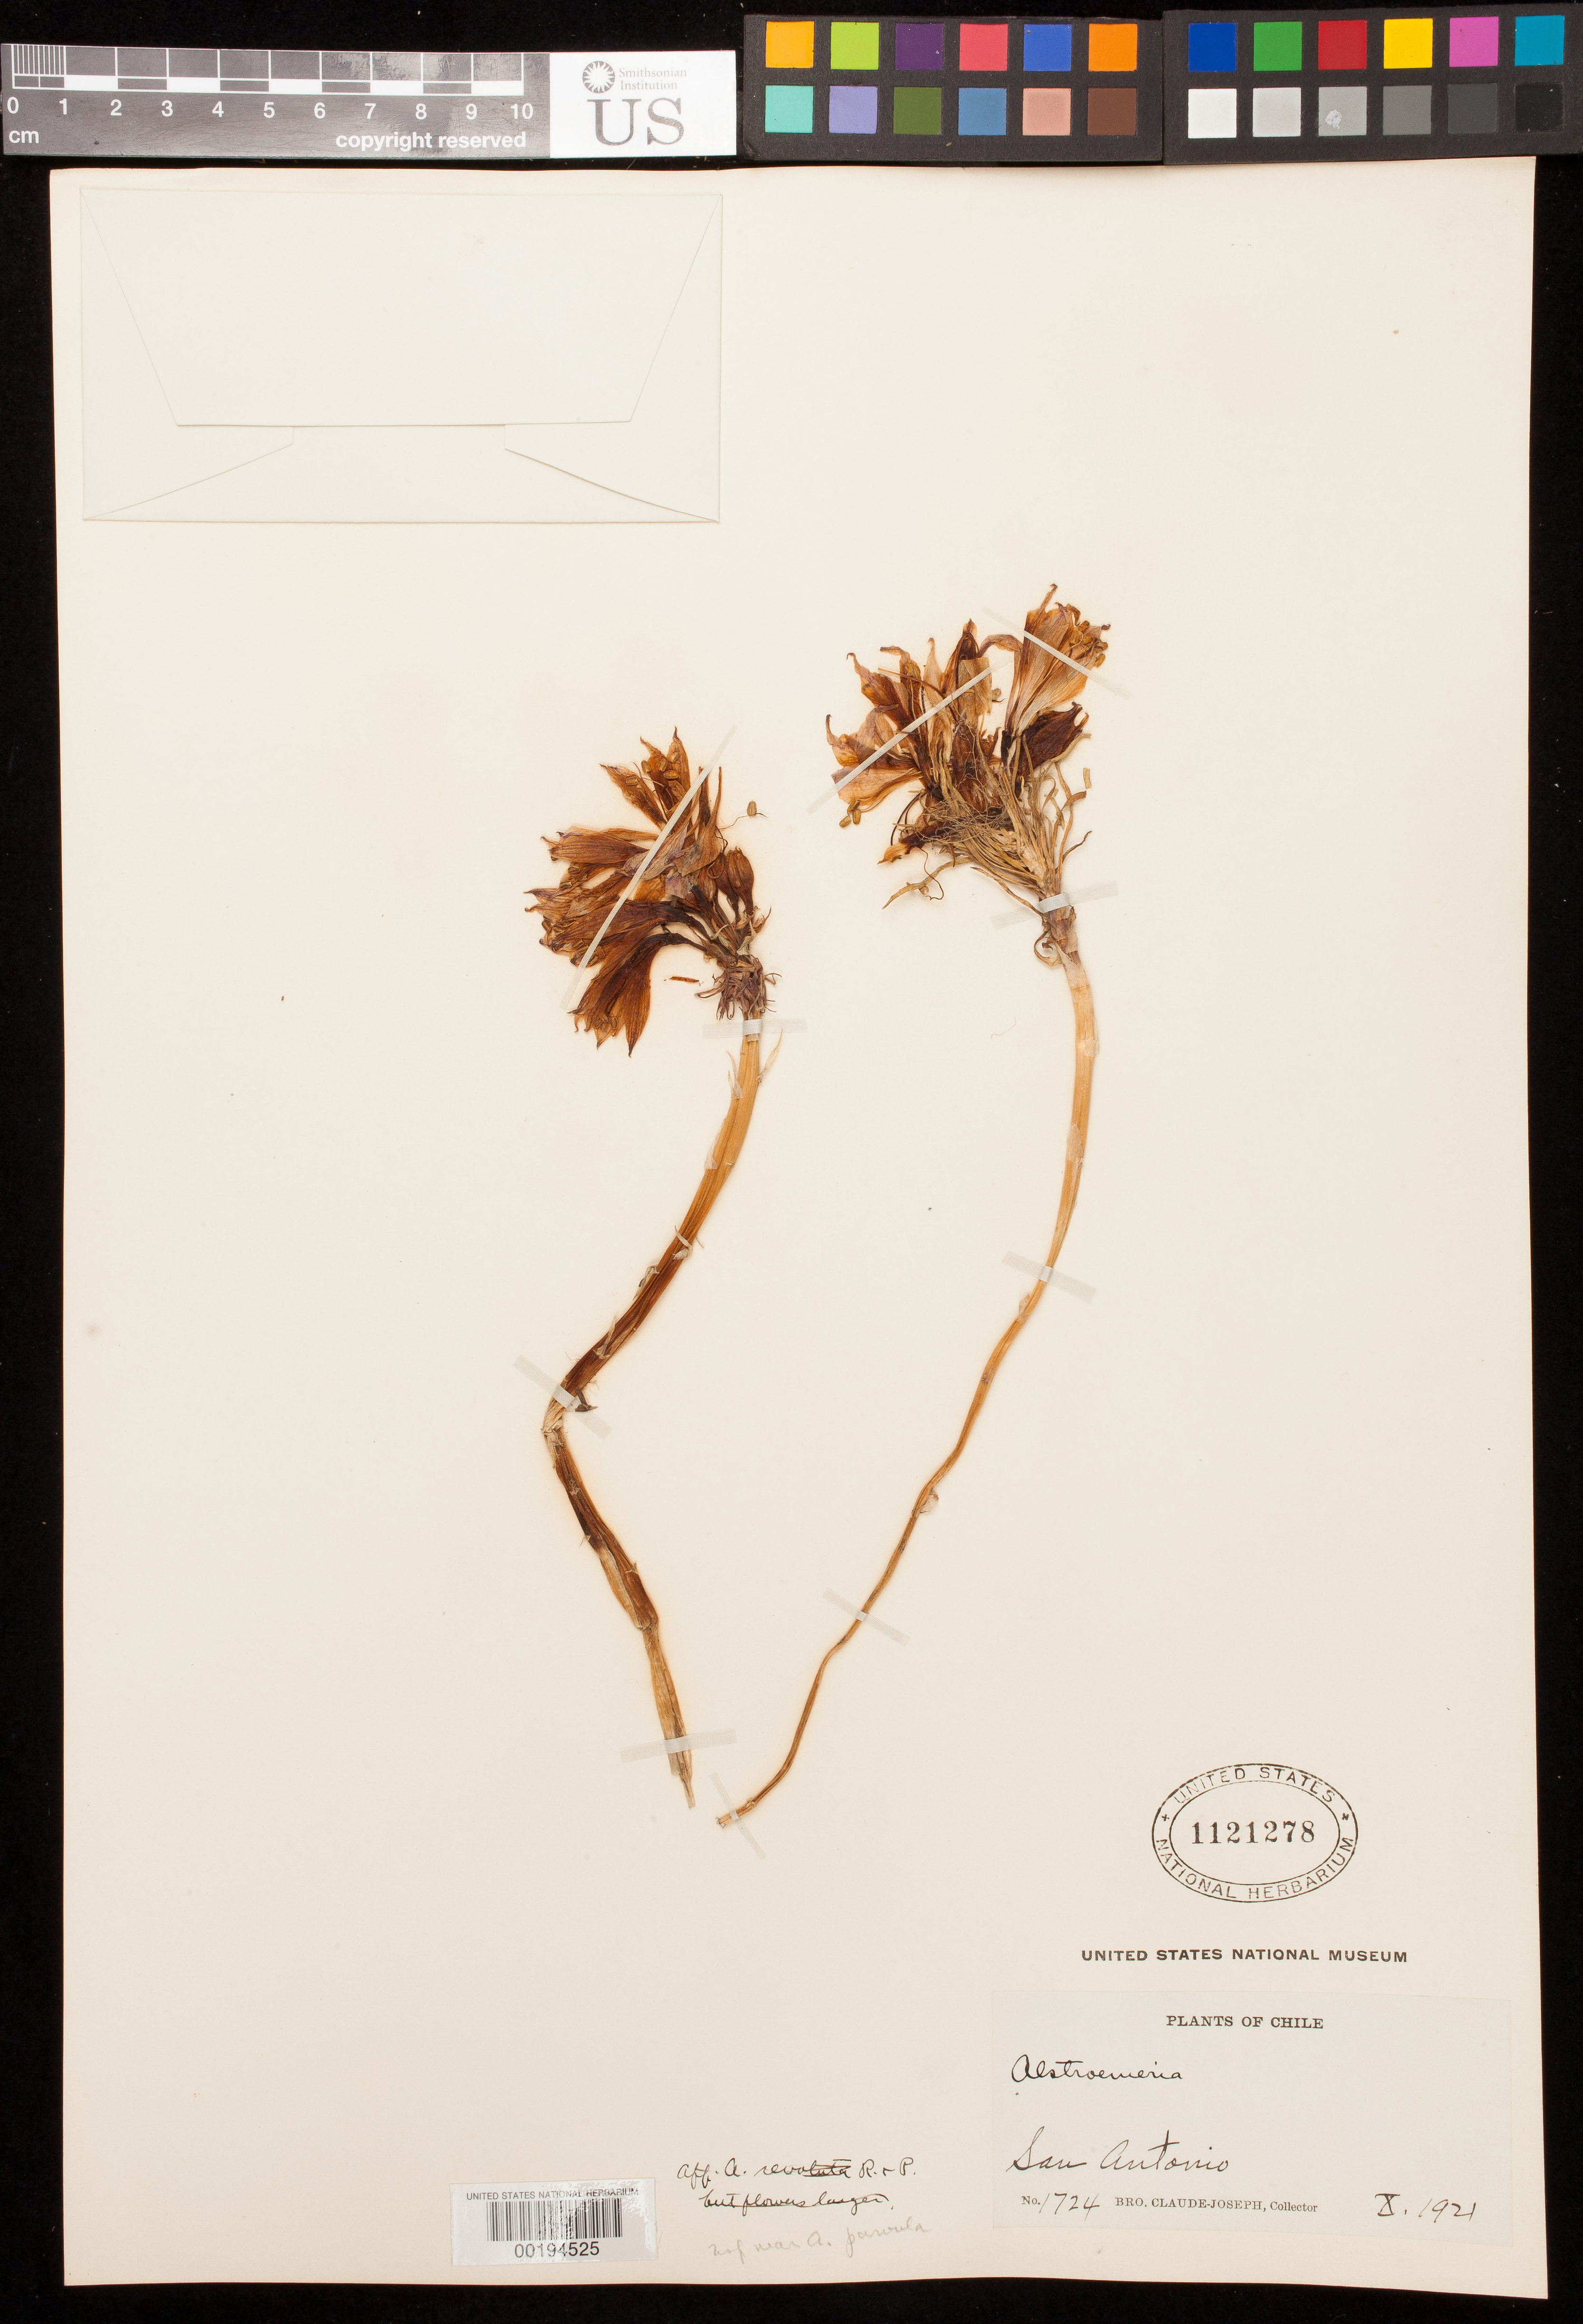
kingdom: Plantae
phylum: Tracheophyta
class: Liliopsida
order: Liliales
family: Alstroemeriaceae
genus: Alstroemeria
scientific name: Alstroemeria sp.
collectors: Bro. Claude-Joseph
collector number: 1724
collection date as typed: Oct 1921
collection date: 1921-10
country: Chile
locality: San antonio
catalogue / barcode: US 1121278